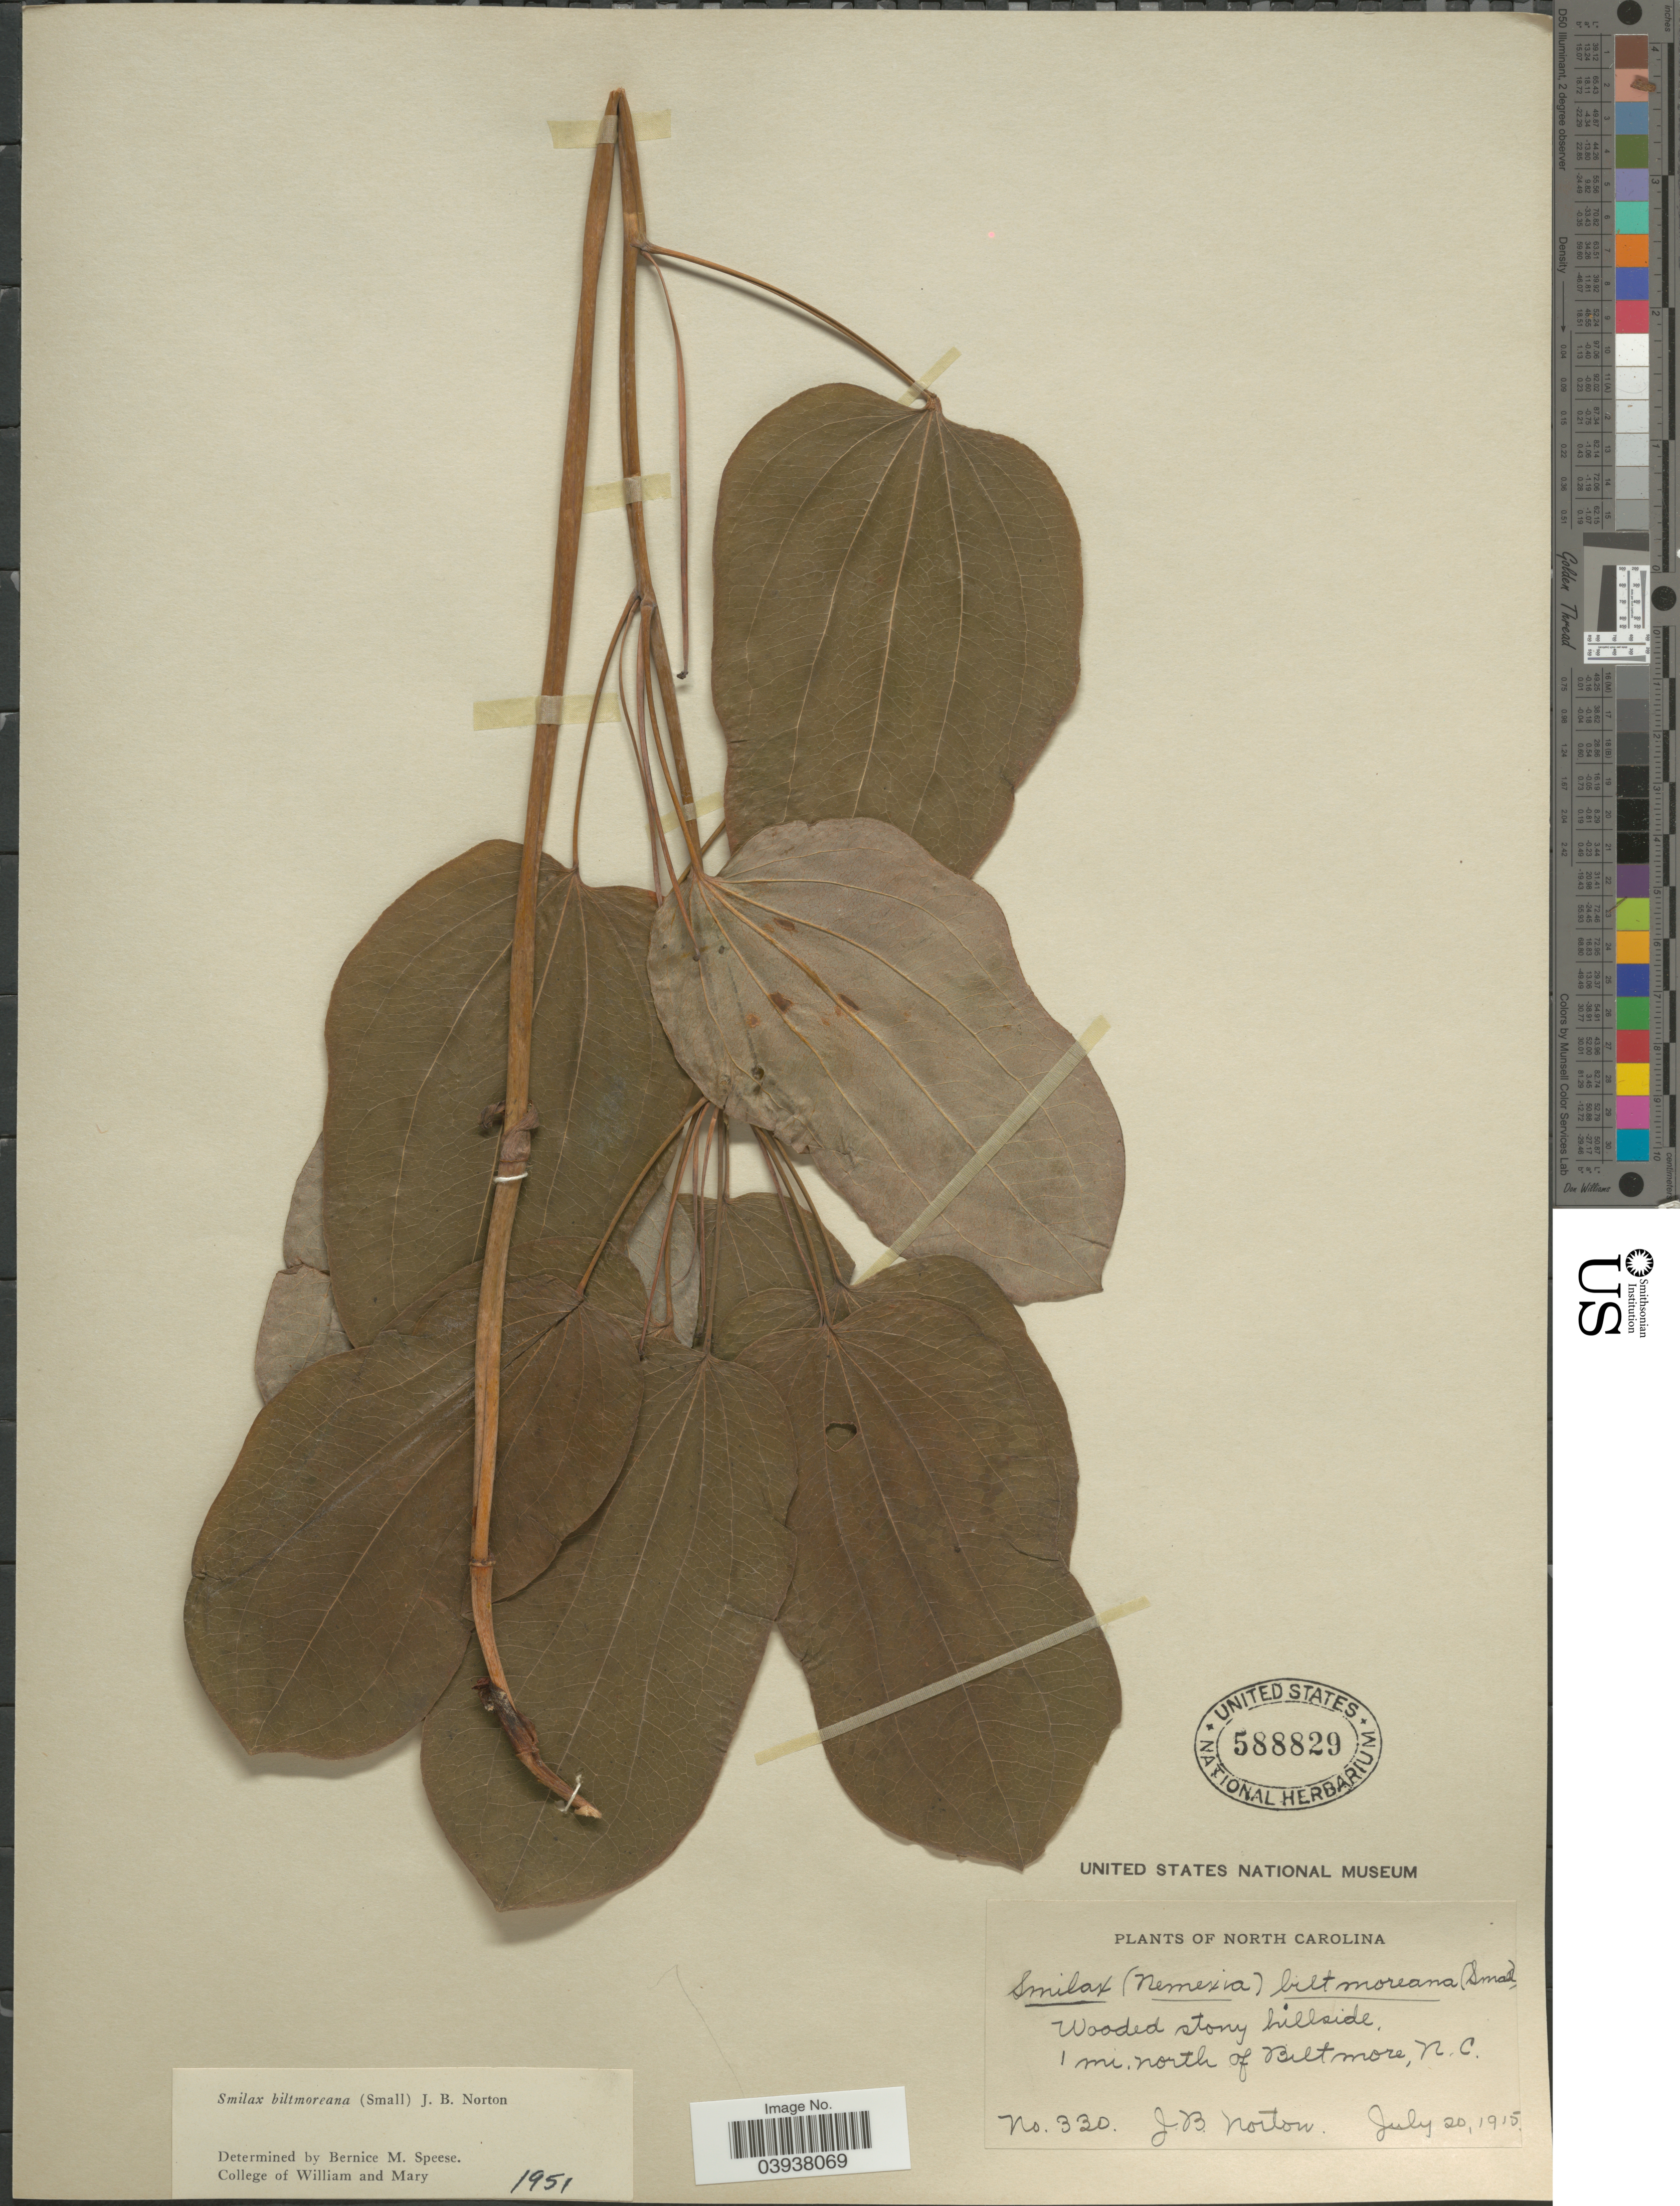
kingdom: Plantae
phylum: Tracheophyta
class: Liliopsida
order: Liliales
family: Smilacaceae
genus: Smilax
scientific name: Smilax biltmoreana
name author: (Small) J.B. Norton ex Pennell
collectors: J. B. Norton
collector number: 330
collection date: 1915-07-20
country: United States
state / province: North Carolina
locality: Wooded stony hillside. 1 mi. north of Biltmore, N.C.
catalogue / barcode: US 588829